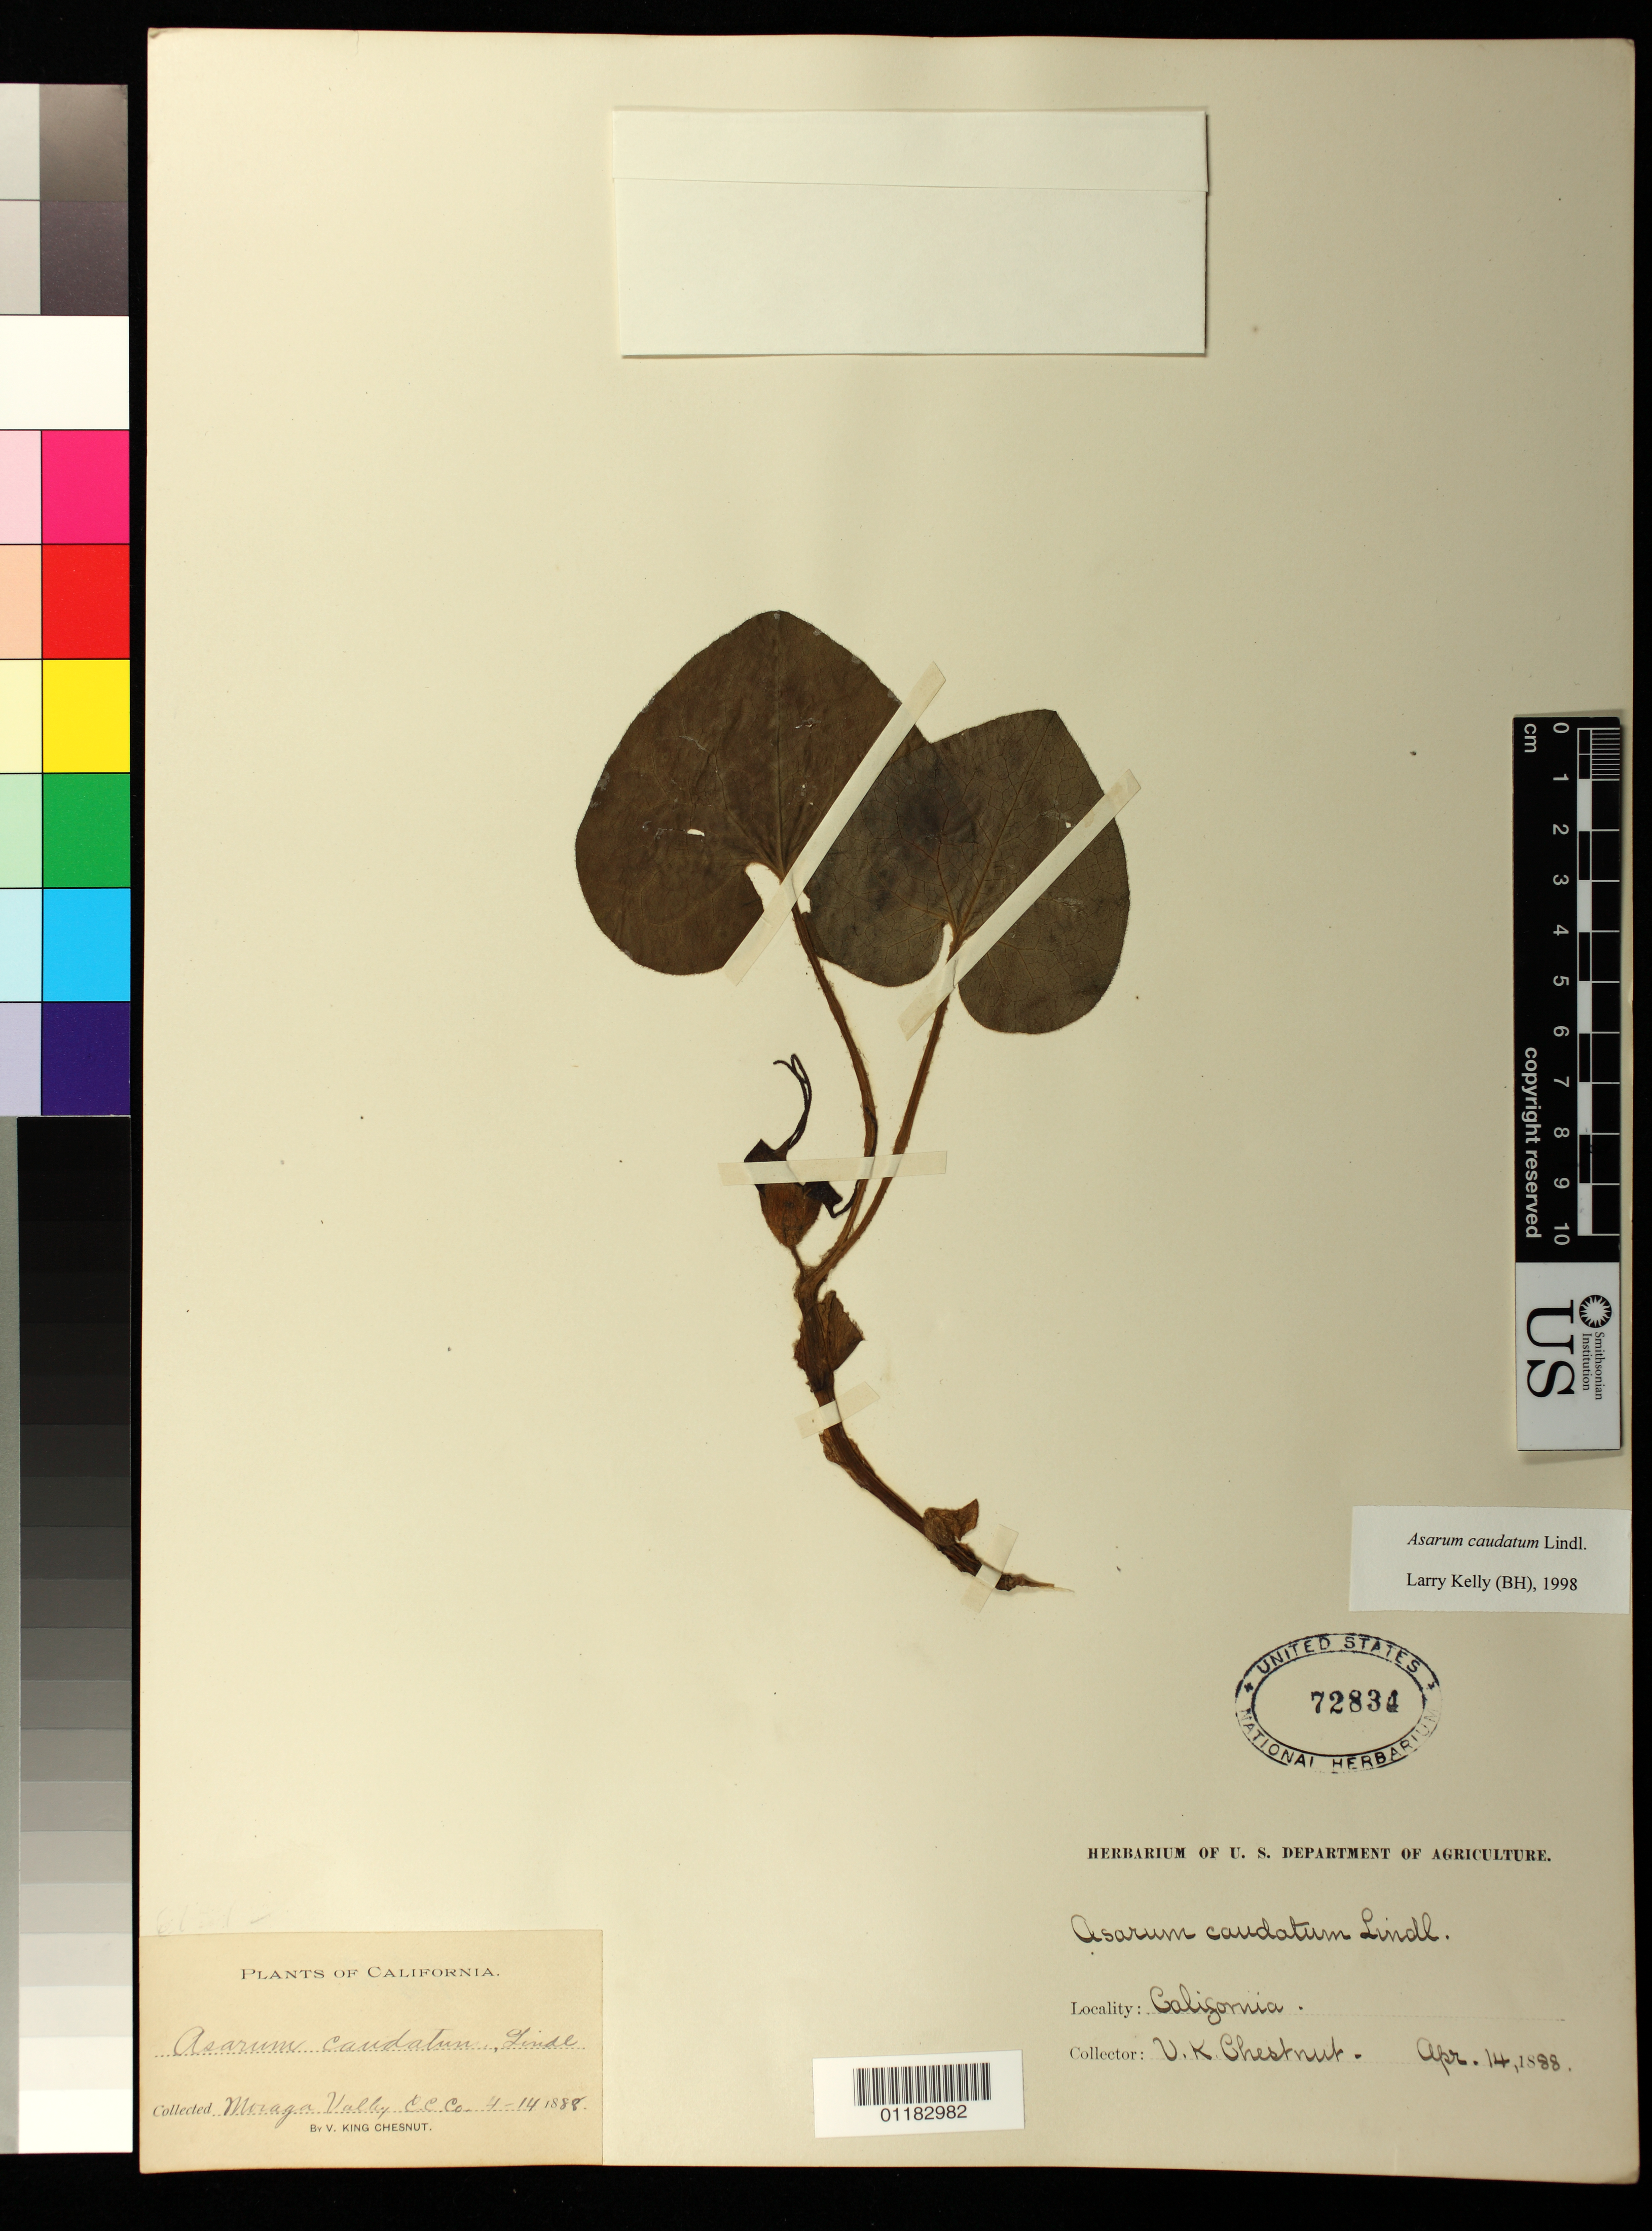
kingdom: Plantae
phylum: Tracheophyta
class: Magnoliopsida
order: Piperales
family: Aristolochiaceae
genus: Asarum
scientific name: Asarum caudatum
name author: Lindl.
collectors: V. K. Chestnut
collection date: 1888-04-14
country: United States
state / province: California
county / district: Contra Costa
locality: Moraga Valley, C.C.[Contra Costa] County.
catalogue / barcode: US 72834